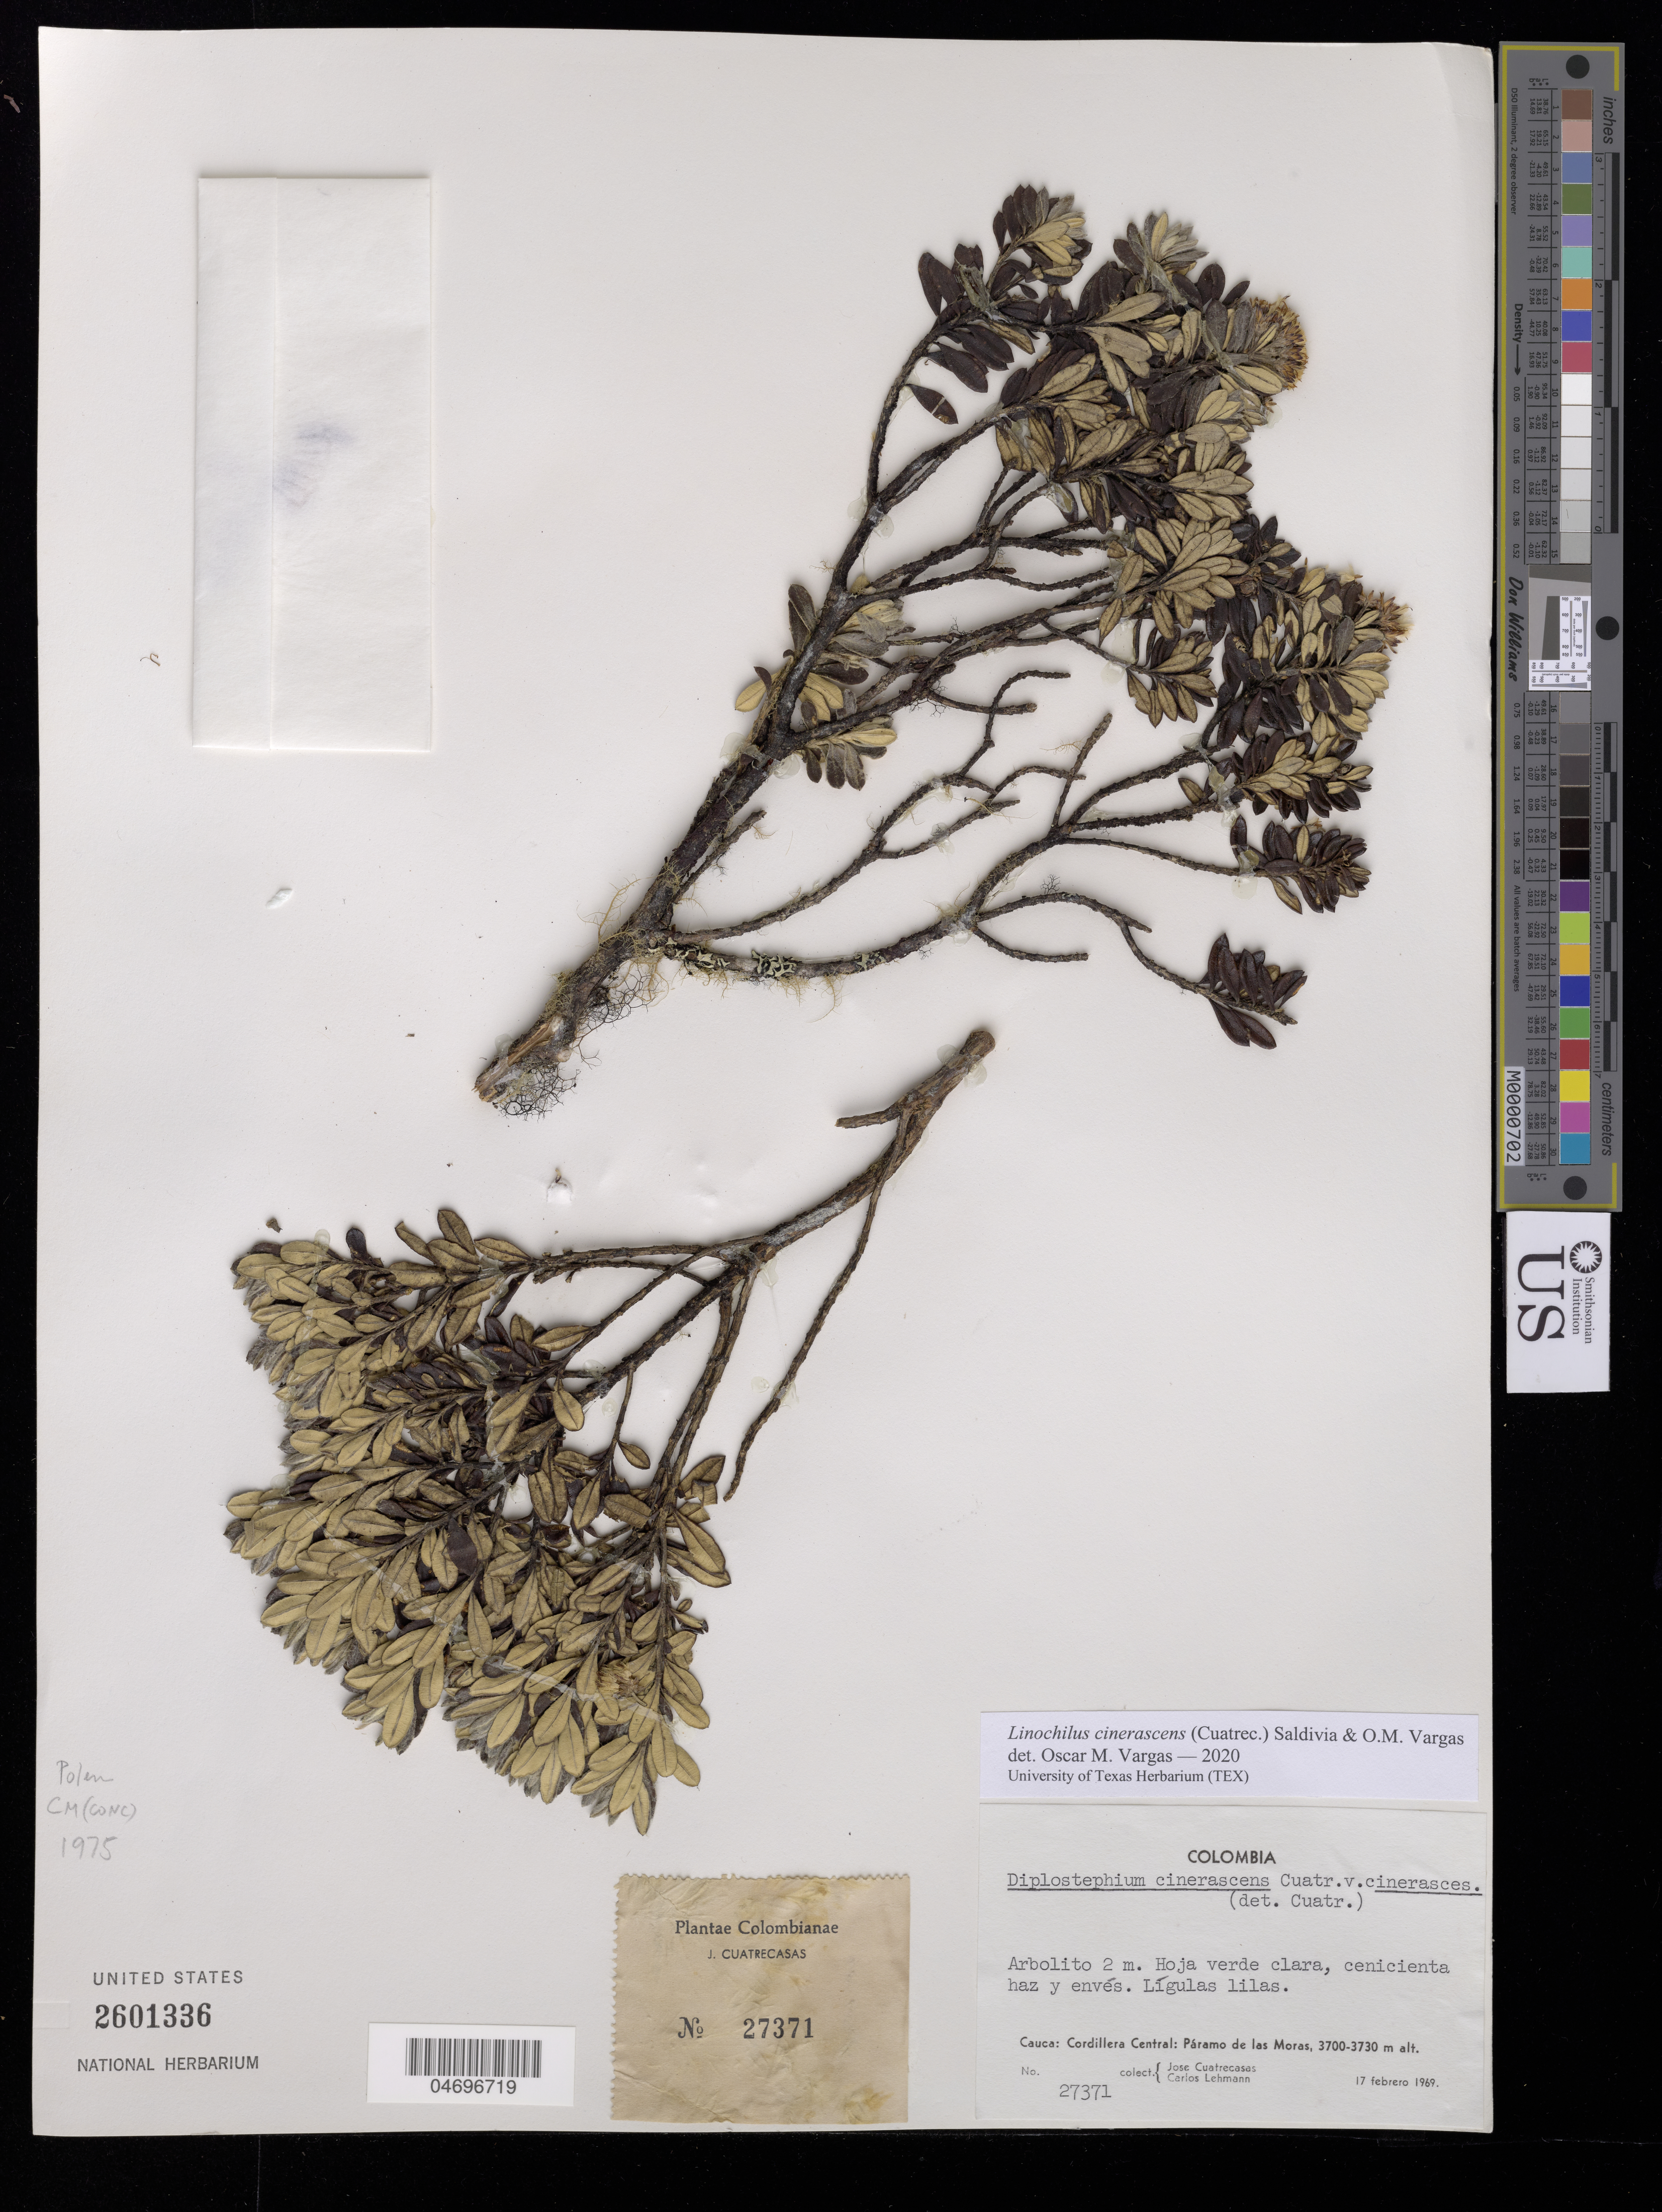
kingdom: Plantae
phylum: Tracheophyta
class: Magnoliopsida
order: Asterales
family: Asteraceae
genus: Linochilus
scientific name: Linochilus cinerascens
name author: (Cuatrec.) Saldivia & O.M. Vargas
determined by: Vargas, Oscar M.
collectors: J. Cuatrecasas & F. C. Lehmann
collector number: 27371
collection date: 1969-02-17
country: Colombia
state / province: Cauca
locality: Páramo de Moras. Cordillera Central.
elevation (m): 3700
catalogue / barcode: US 2601336